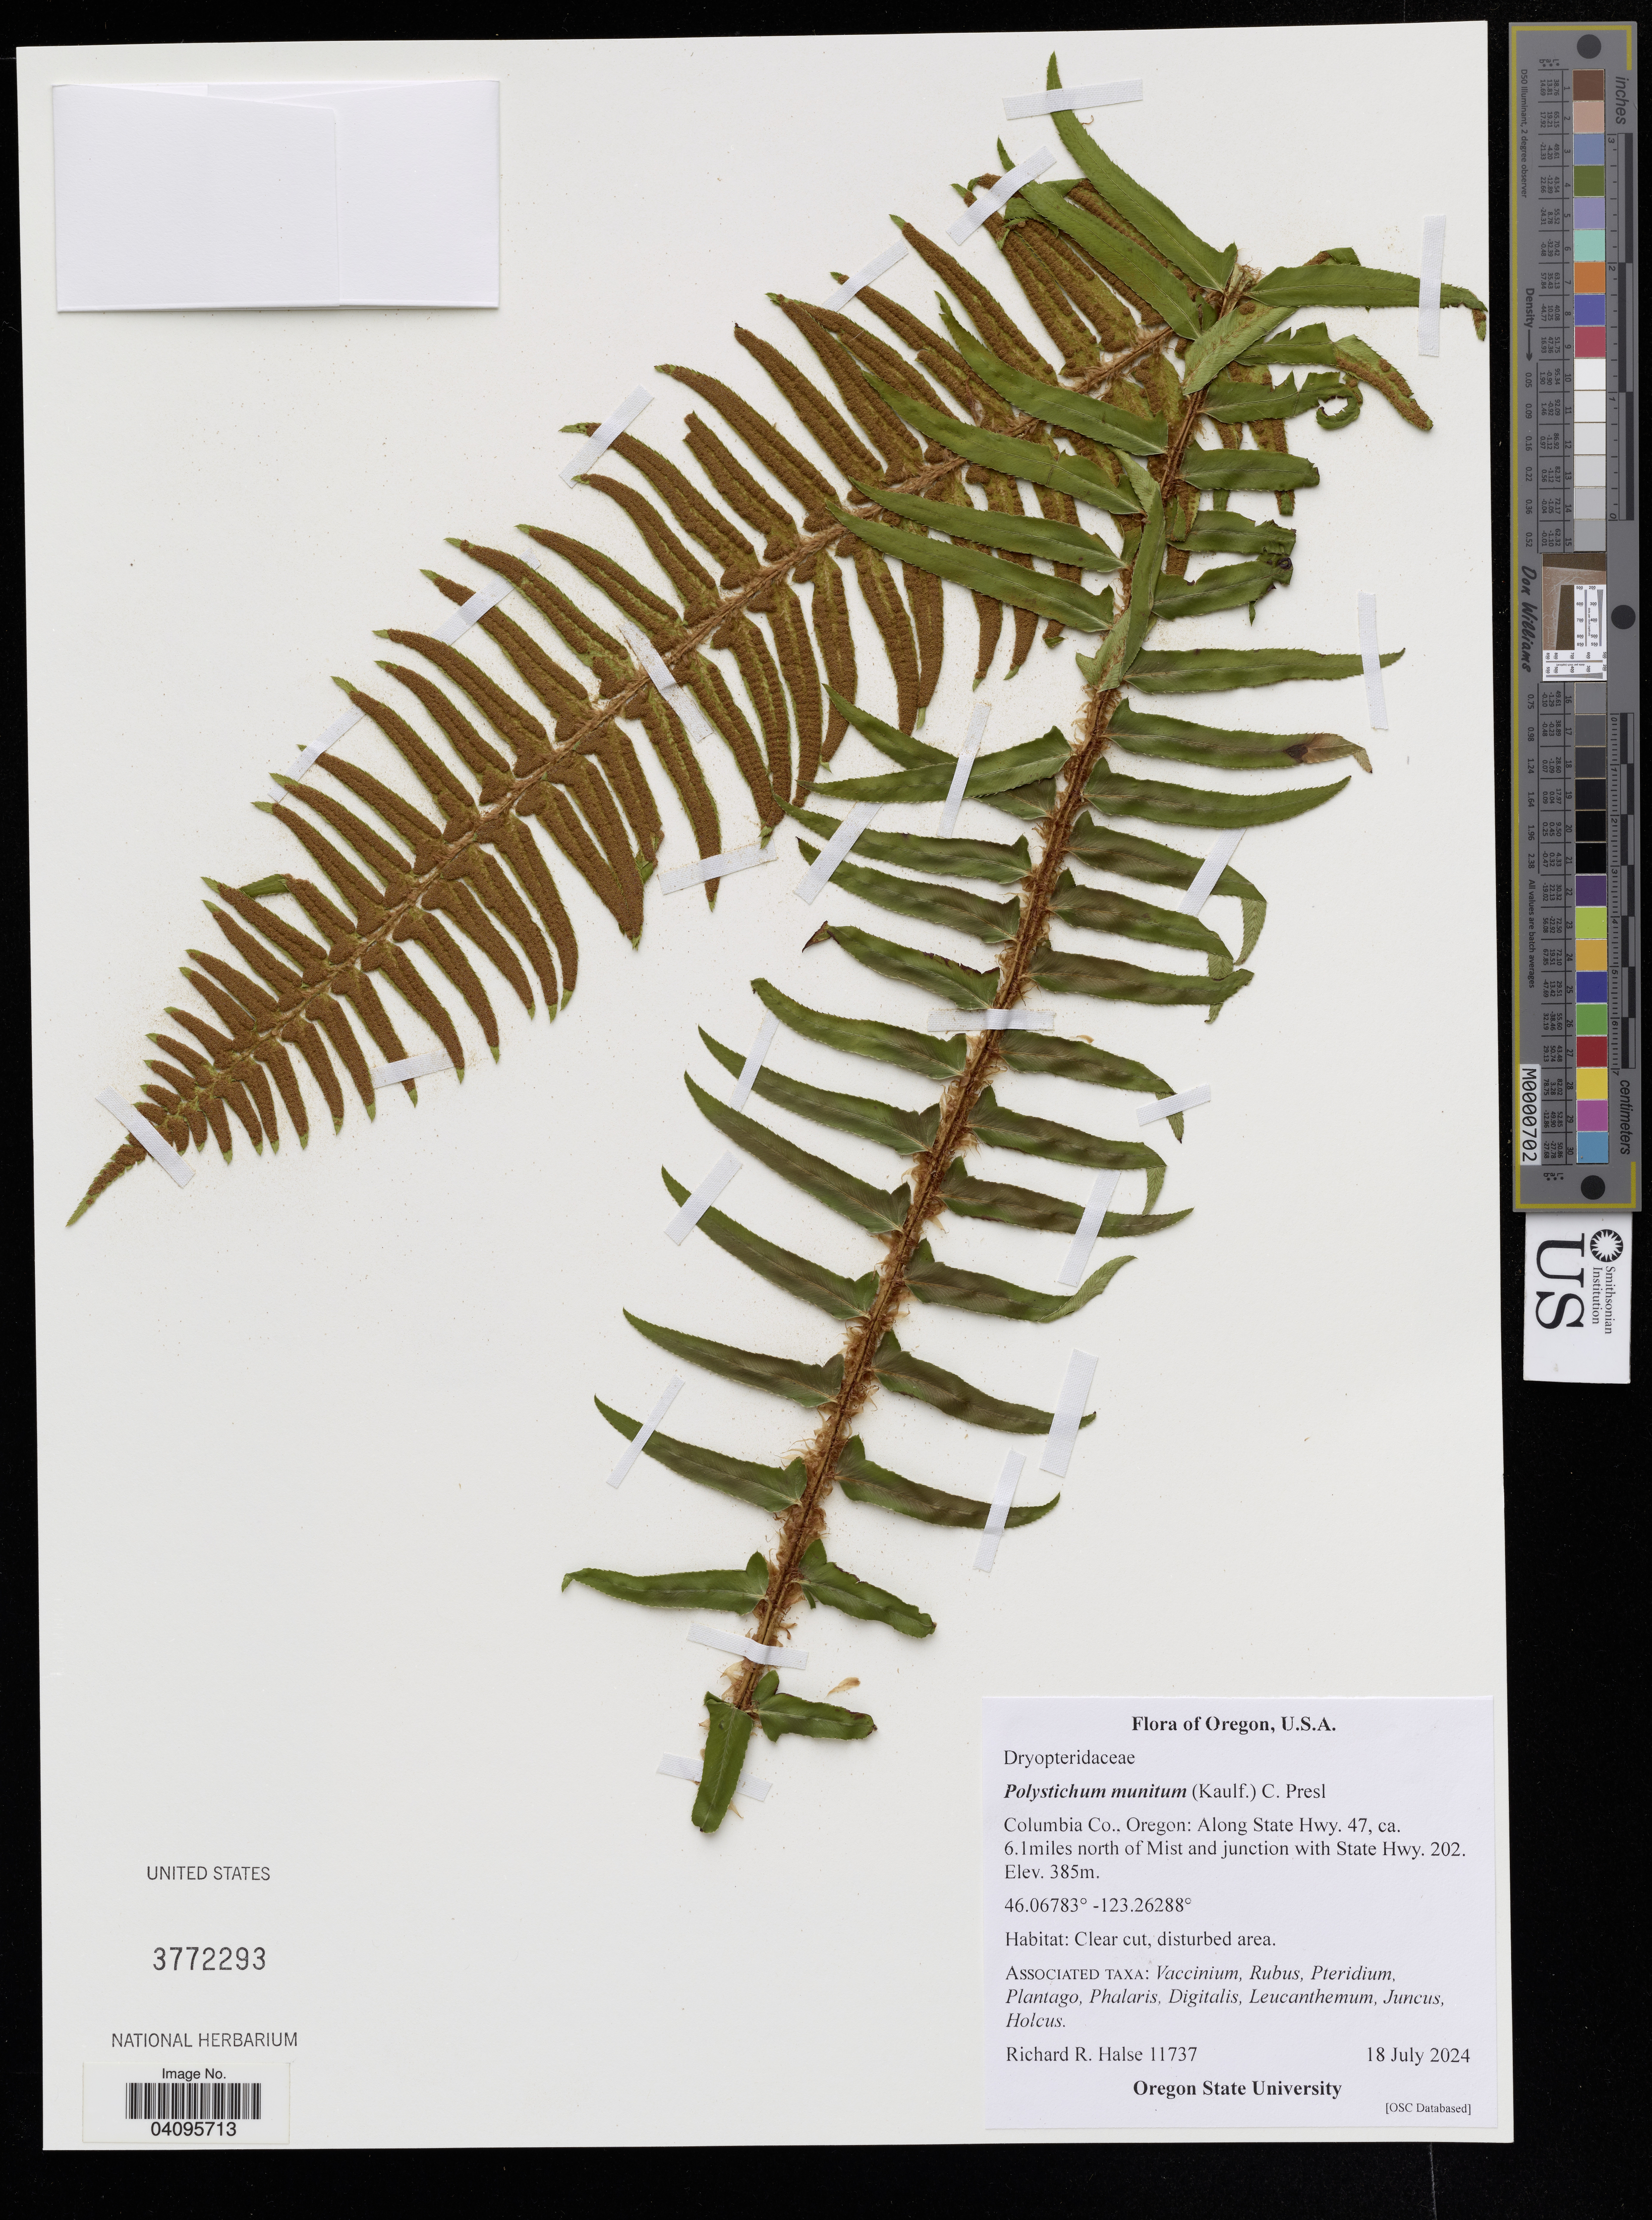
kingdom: Plantae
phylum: Tracheophyta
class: Polypodiopsida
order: Polypodiales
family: Dryopteridaceae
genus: Polystichum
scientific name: Polystichum munitum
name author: (Kaulf.) C. Presl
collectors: R. Halse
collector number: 11737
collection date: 2024-07-18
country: United States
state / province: Oregon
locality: Columbia Co., Oregon: Along State Hwy. 47, ca. 6.1miles north of Mist and junction with State Hwy. 202.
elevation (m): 385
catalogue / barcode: US 3772293